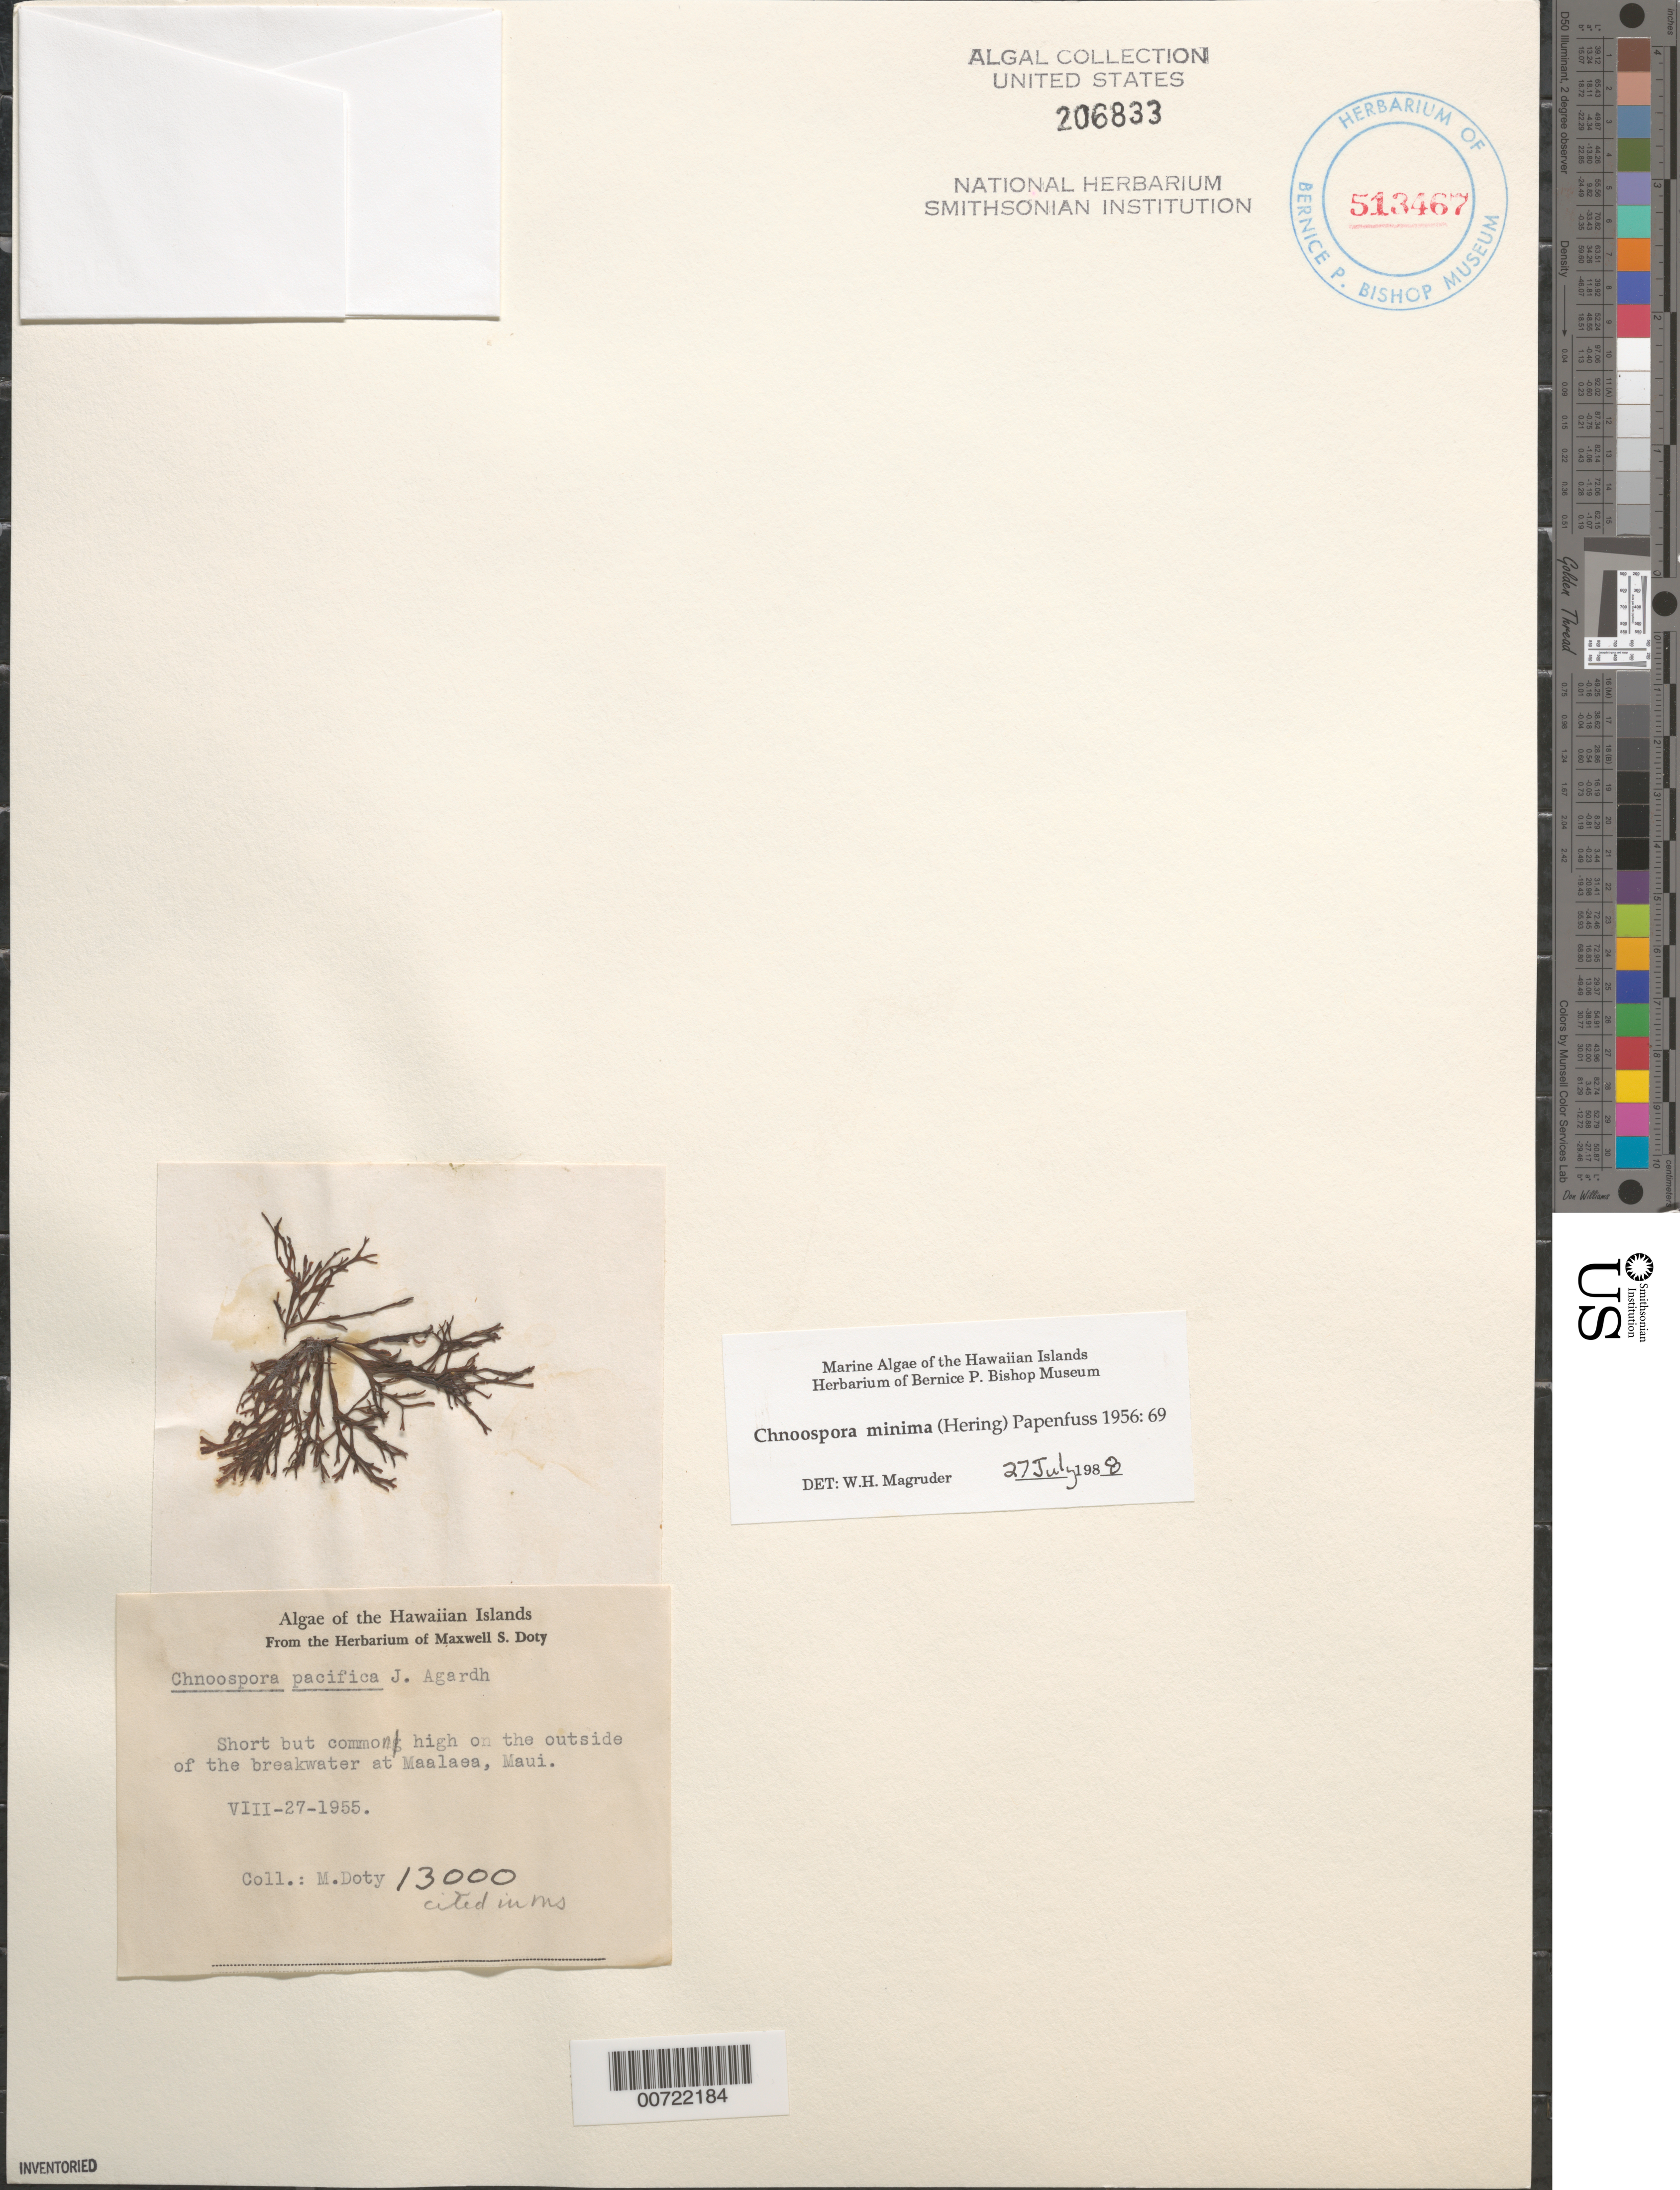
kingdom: Chromista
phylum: Ochrophyta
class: Phaeophyceae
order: Scytosiphonales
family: Scytosiphonaceae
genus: Chnoospora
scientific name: Chnoospora minima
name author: (Hering) Papenf.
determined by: Magruder, W. H.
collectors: M. S. Doty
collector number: MSD 13000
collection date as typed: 27 Aug 1955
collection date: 1955-08-27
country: United States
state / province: Hawaii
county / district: Maui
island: Maui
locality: Maalaea Harbor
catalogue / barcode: US 206833